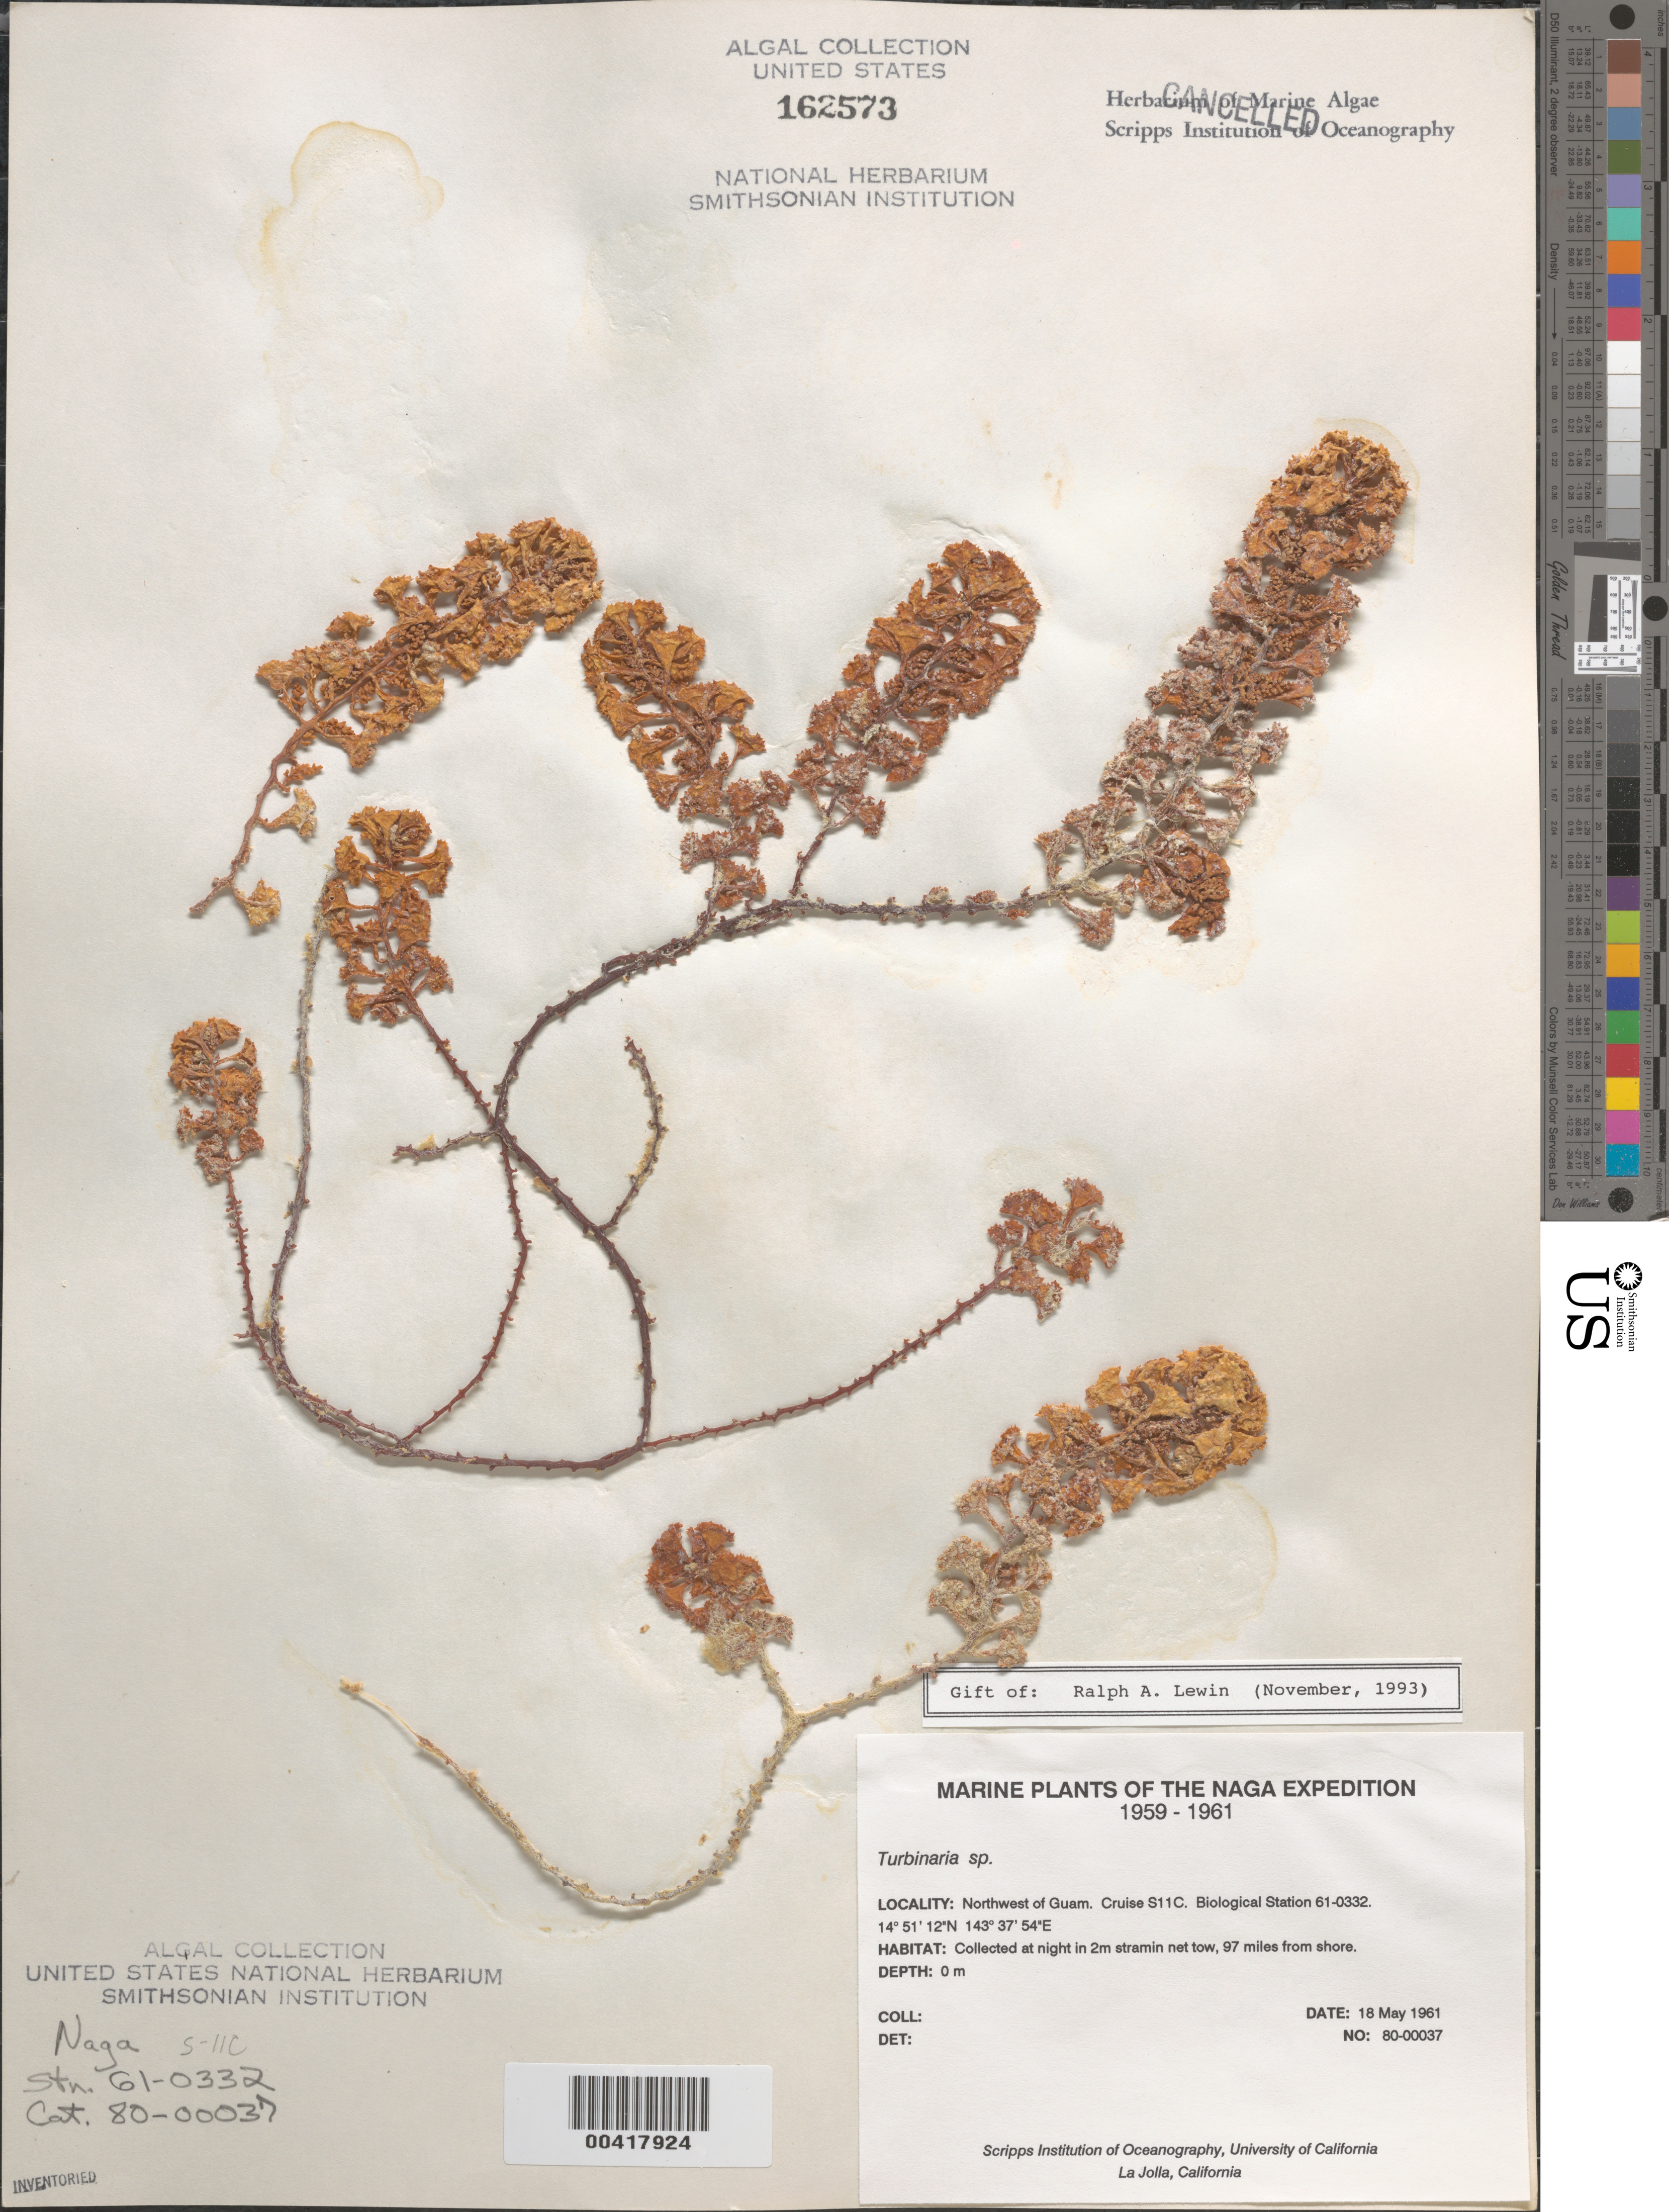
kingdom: Chromista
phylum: Ochrophyta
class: Phaeophyceae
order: Fucales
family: Sargassaceae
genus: Turbinaria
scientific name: Turbinaria sp.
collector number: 80-00037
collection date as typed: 18 May 1961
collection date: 1961-05-18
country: Guam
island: Guam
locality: Northwest of Guam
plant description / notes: Naga Expedition, 1959-1961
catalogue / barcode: US 162573